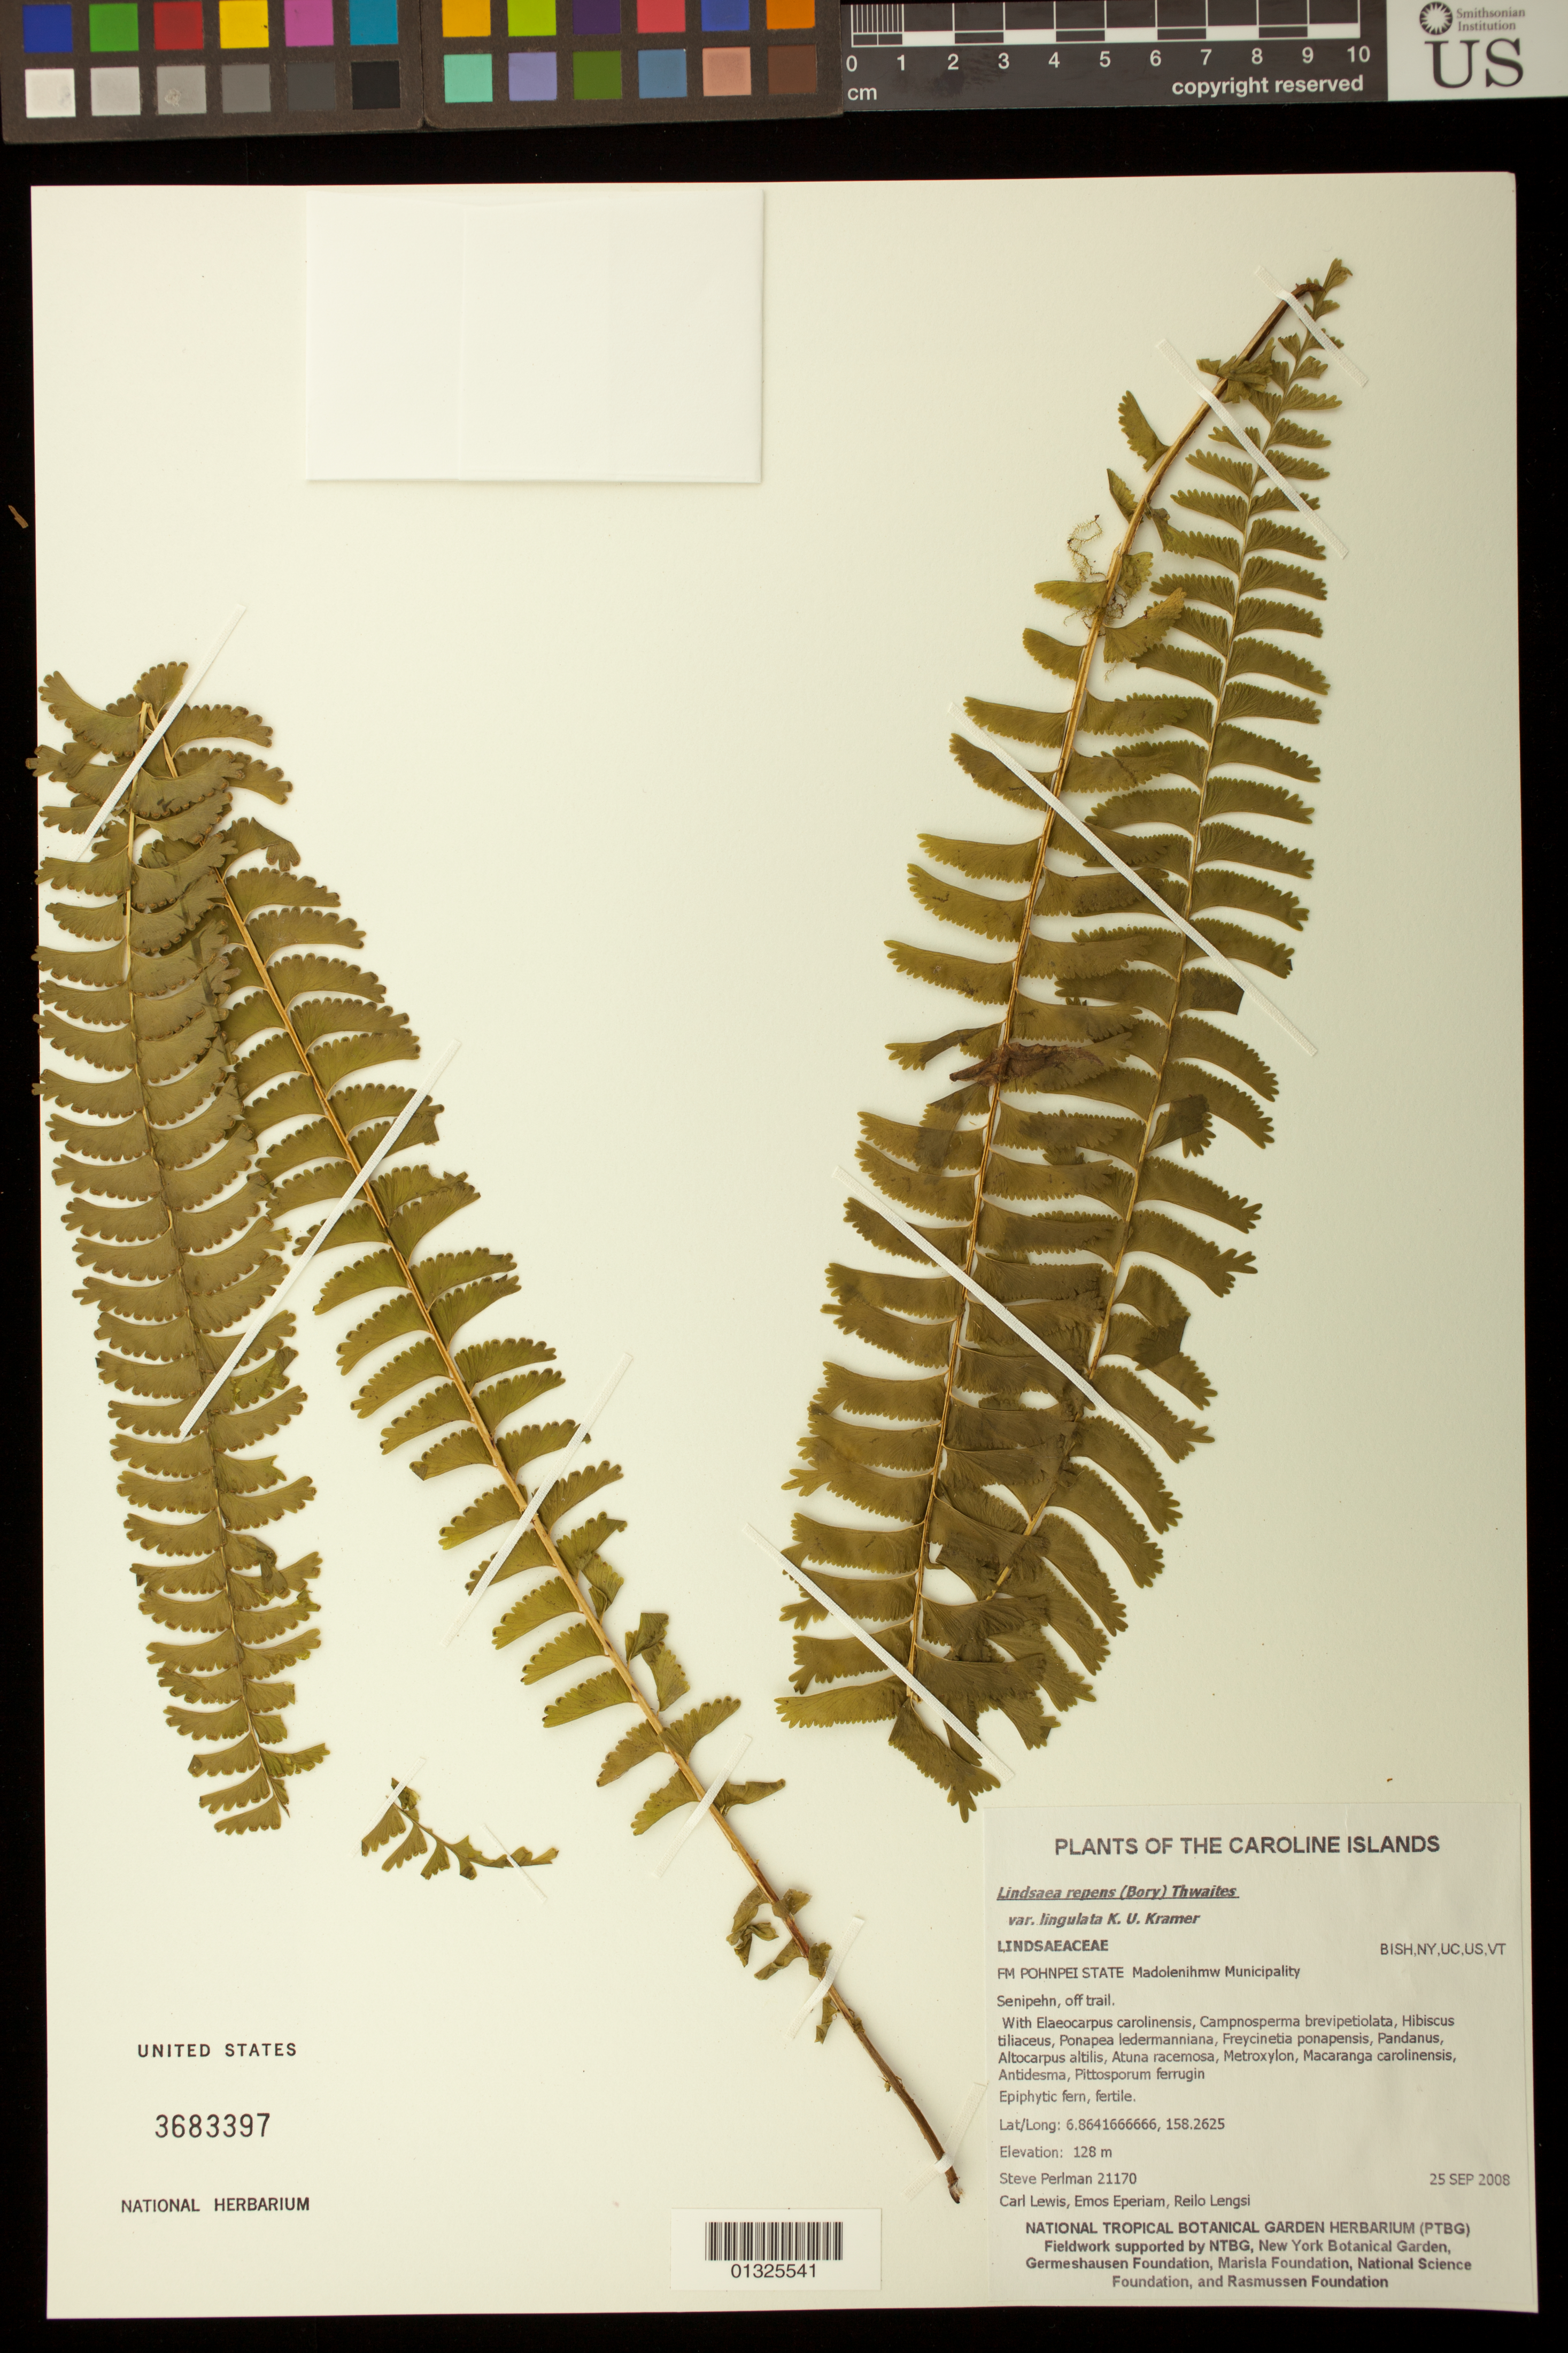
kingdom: Plantae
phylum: Tracheophyta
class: Polypodiopsida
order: Polypodiales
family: Lindsaeaceae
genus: Lindsaea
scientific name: Lindsaea repens var. lingulata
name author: K.U. Kramer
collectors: S. P. Perlman, C. Lewis, P. Eperiam & R. Lengsi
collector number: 21170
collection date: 2008-09-25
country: Micronesia, Federated States of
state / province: Pohnpei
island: Pohnpei [Ponape]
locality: Madolenihmw Municipality, Senipehn, off trail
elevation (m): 128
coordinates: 6.8641666666, 158.2625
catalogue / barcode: US 3683397